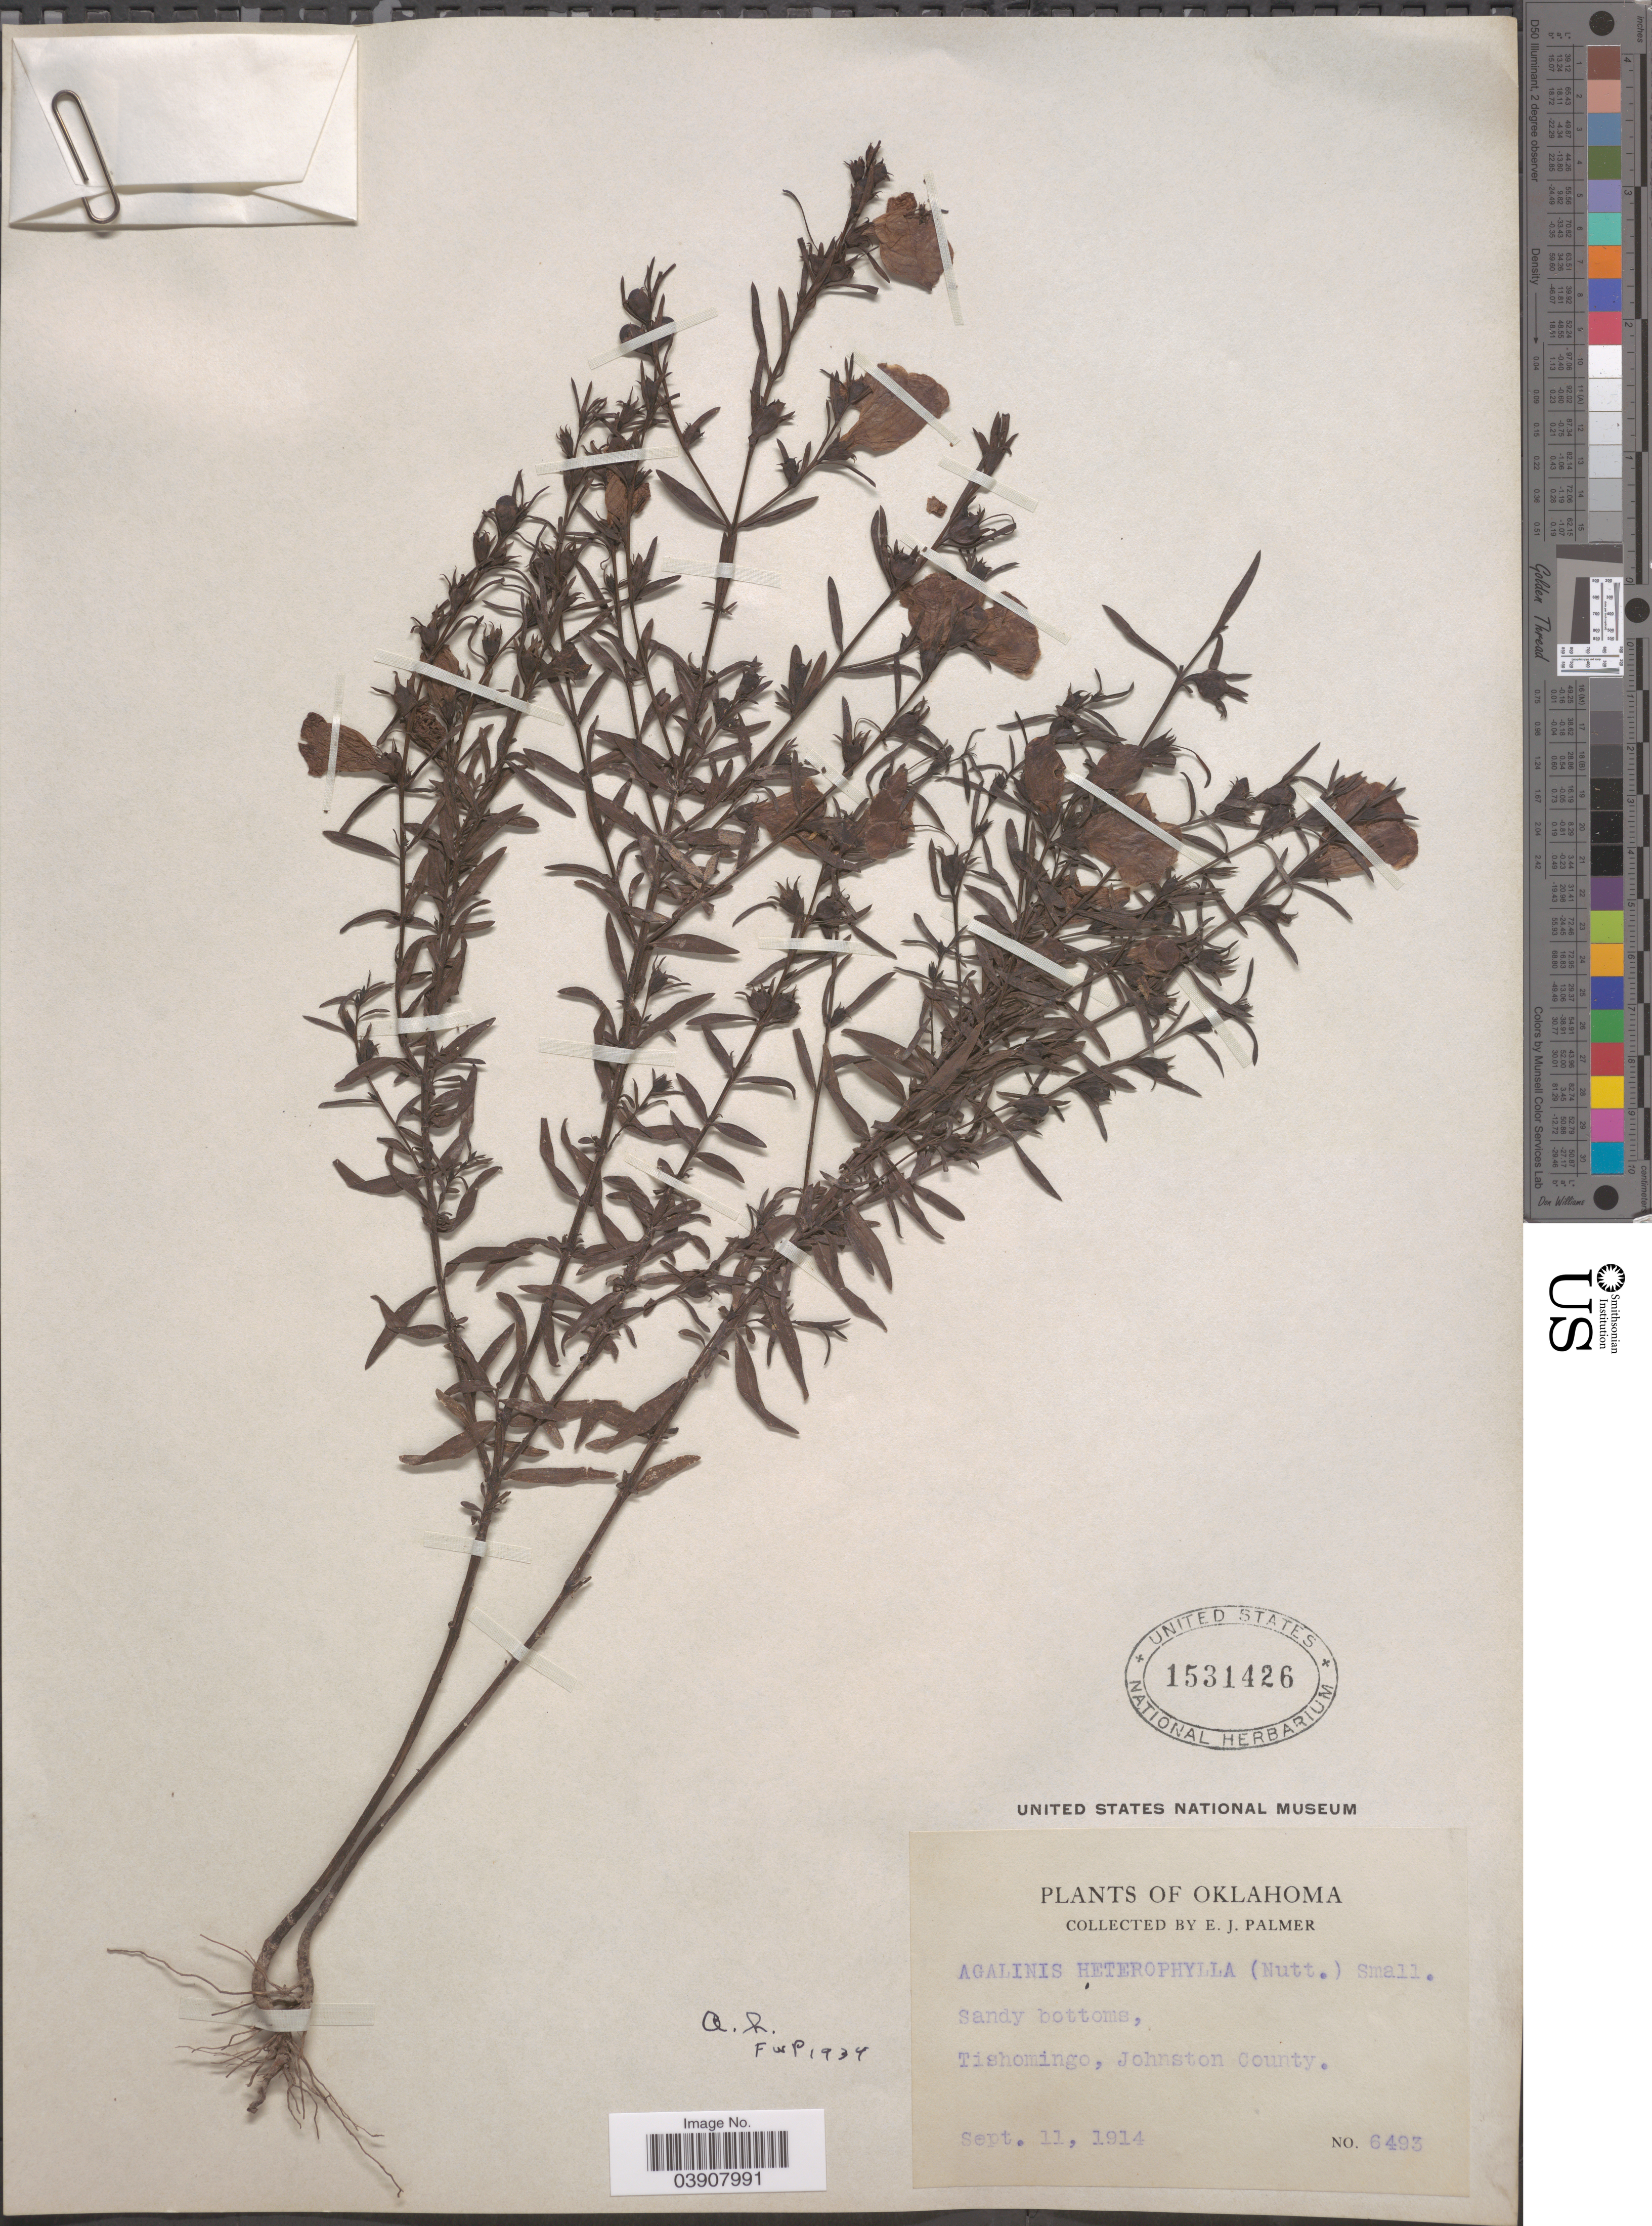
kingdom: Plantae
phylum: Tracheophyta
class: Magnoliopsida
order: Lamiales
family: Orobanchaceae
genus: Agalinis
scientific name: Agalinis heterophylla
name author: (Nutt.) Small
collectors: E. J. Palmer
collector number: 6493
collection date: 1914-09-11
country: United States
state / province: Oklahoma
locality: Tishomingo, Johnston County.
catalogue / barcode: US 1531426